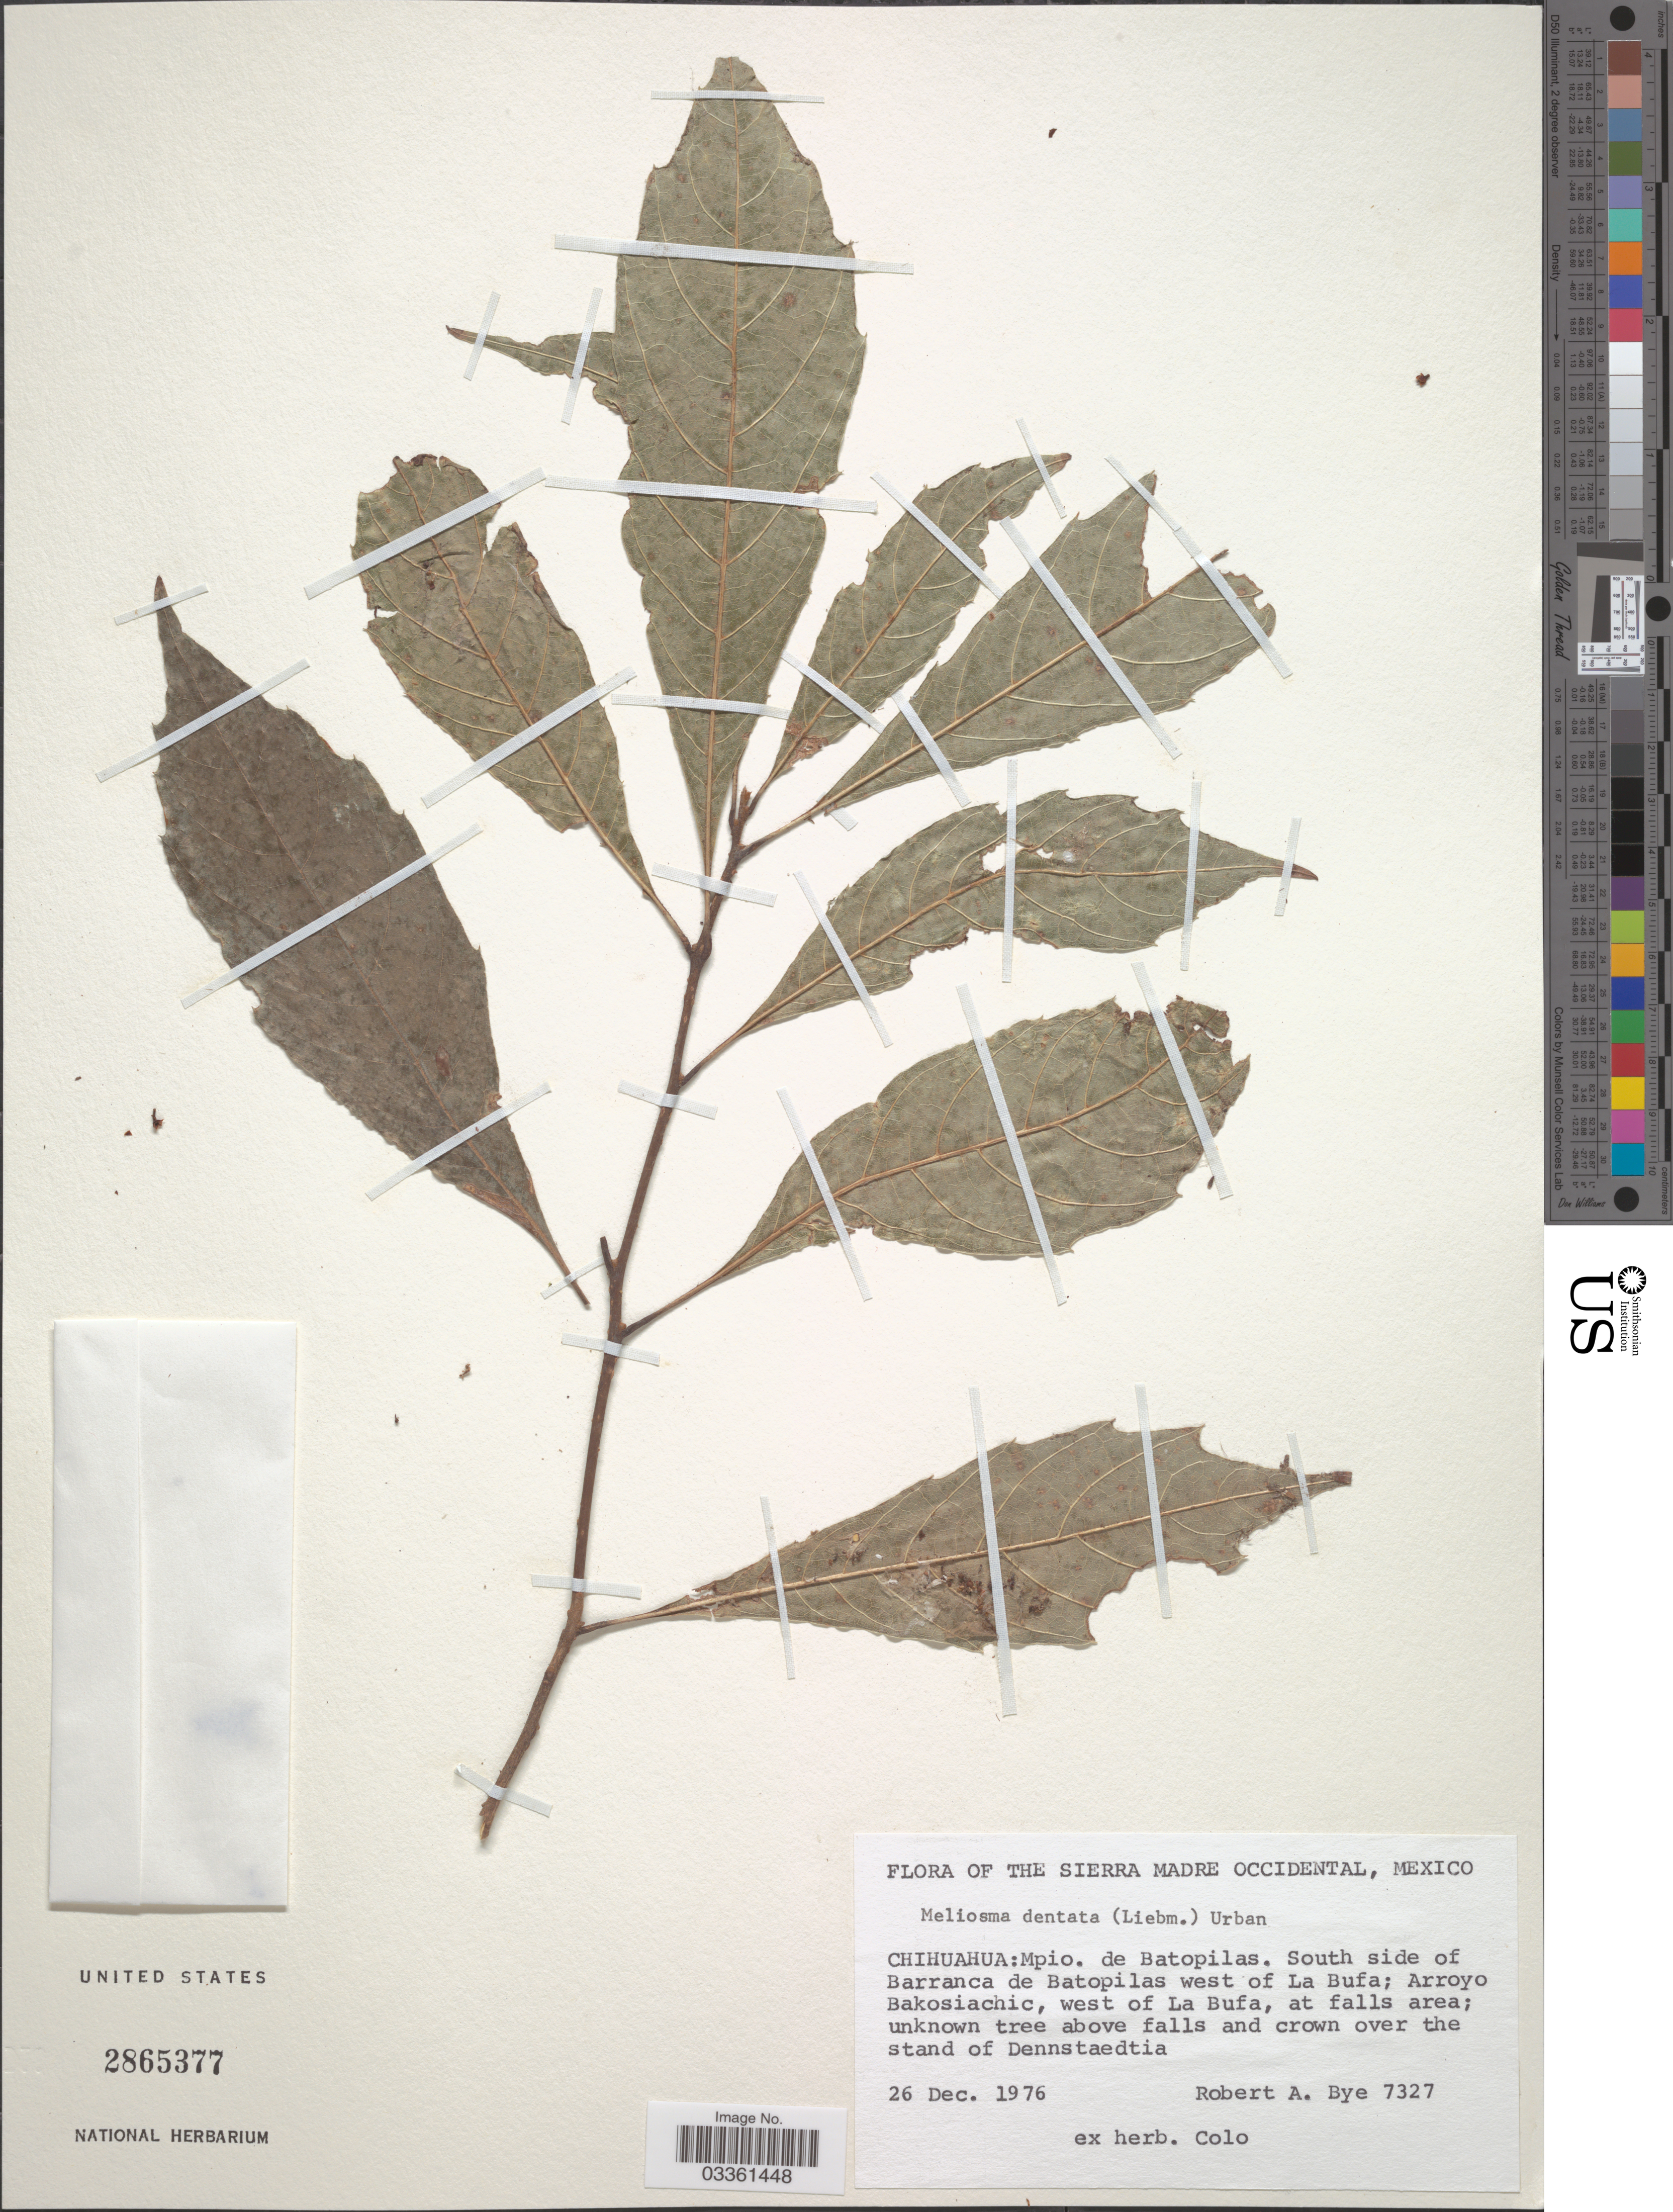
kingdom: Plantae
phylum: Tracheophyta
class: Magnoliopsida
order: Proteales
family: Sabiaceae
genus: Meliosma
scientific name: Meliosma dentata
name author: (Liebm.) Urb.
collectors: R. A. Bye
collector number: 7327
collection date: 1976-12-26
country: Mexico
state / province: Chihuahua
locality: Mpio. de Batopilas. South side of Barranca de Batopilas west of La Bufa; Arroyo Bakosiachic, west of La Bufa, at falls area.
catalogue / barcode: US 2865377